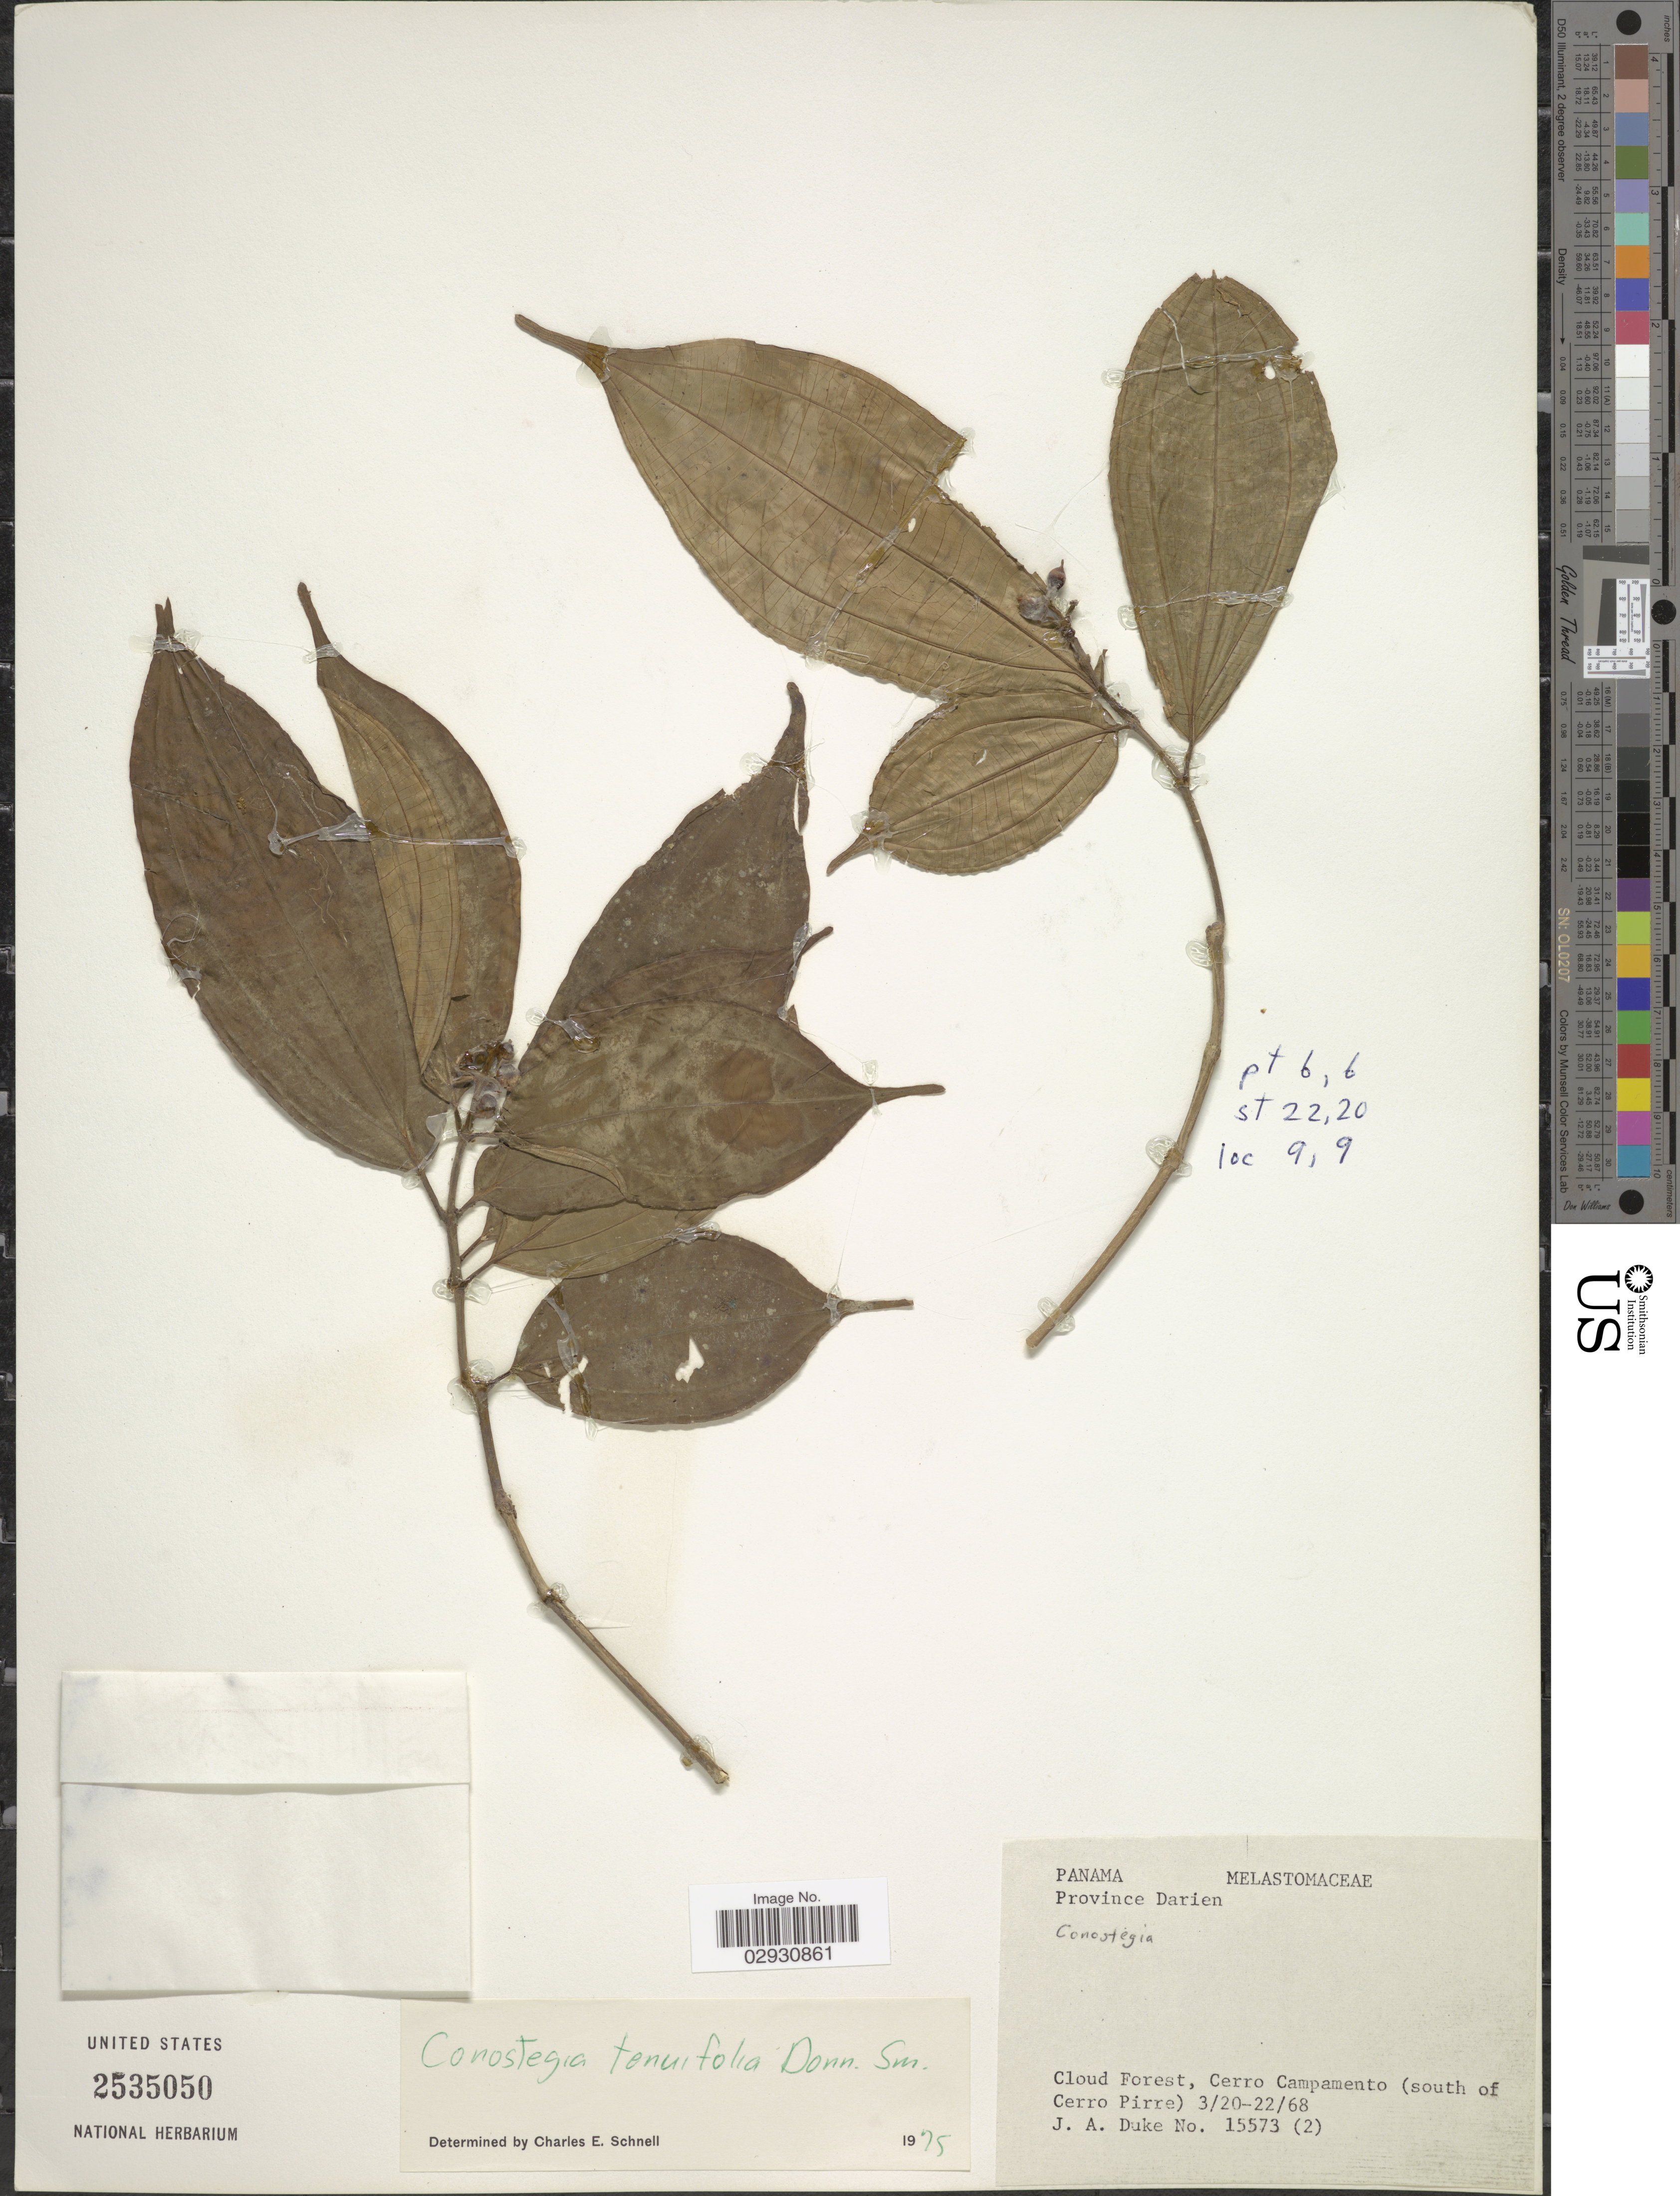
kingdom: Plantae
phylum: Tracheophyta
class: Magnoliopsida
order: Myrtales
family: Melastomataceae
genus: Conostegia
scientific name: Conostegia tenuifolia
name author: Donn. Sm.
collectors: J. A. Duke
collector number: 15573 (2)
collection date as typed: Transcribed d/m/y: 20/3/68 to 22/3/68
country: Panama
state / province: Darién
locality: Province Darien, Cloud Forest, Cerro Campamento (south of Cerro Pirre).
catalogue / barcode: US 2535050